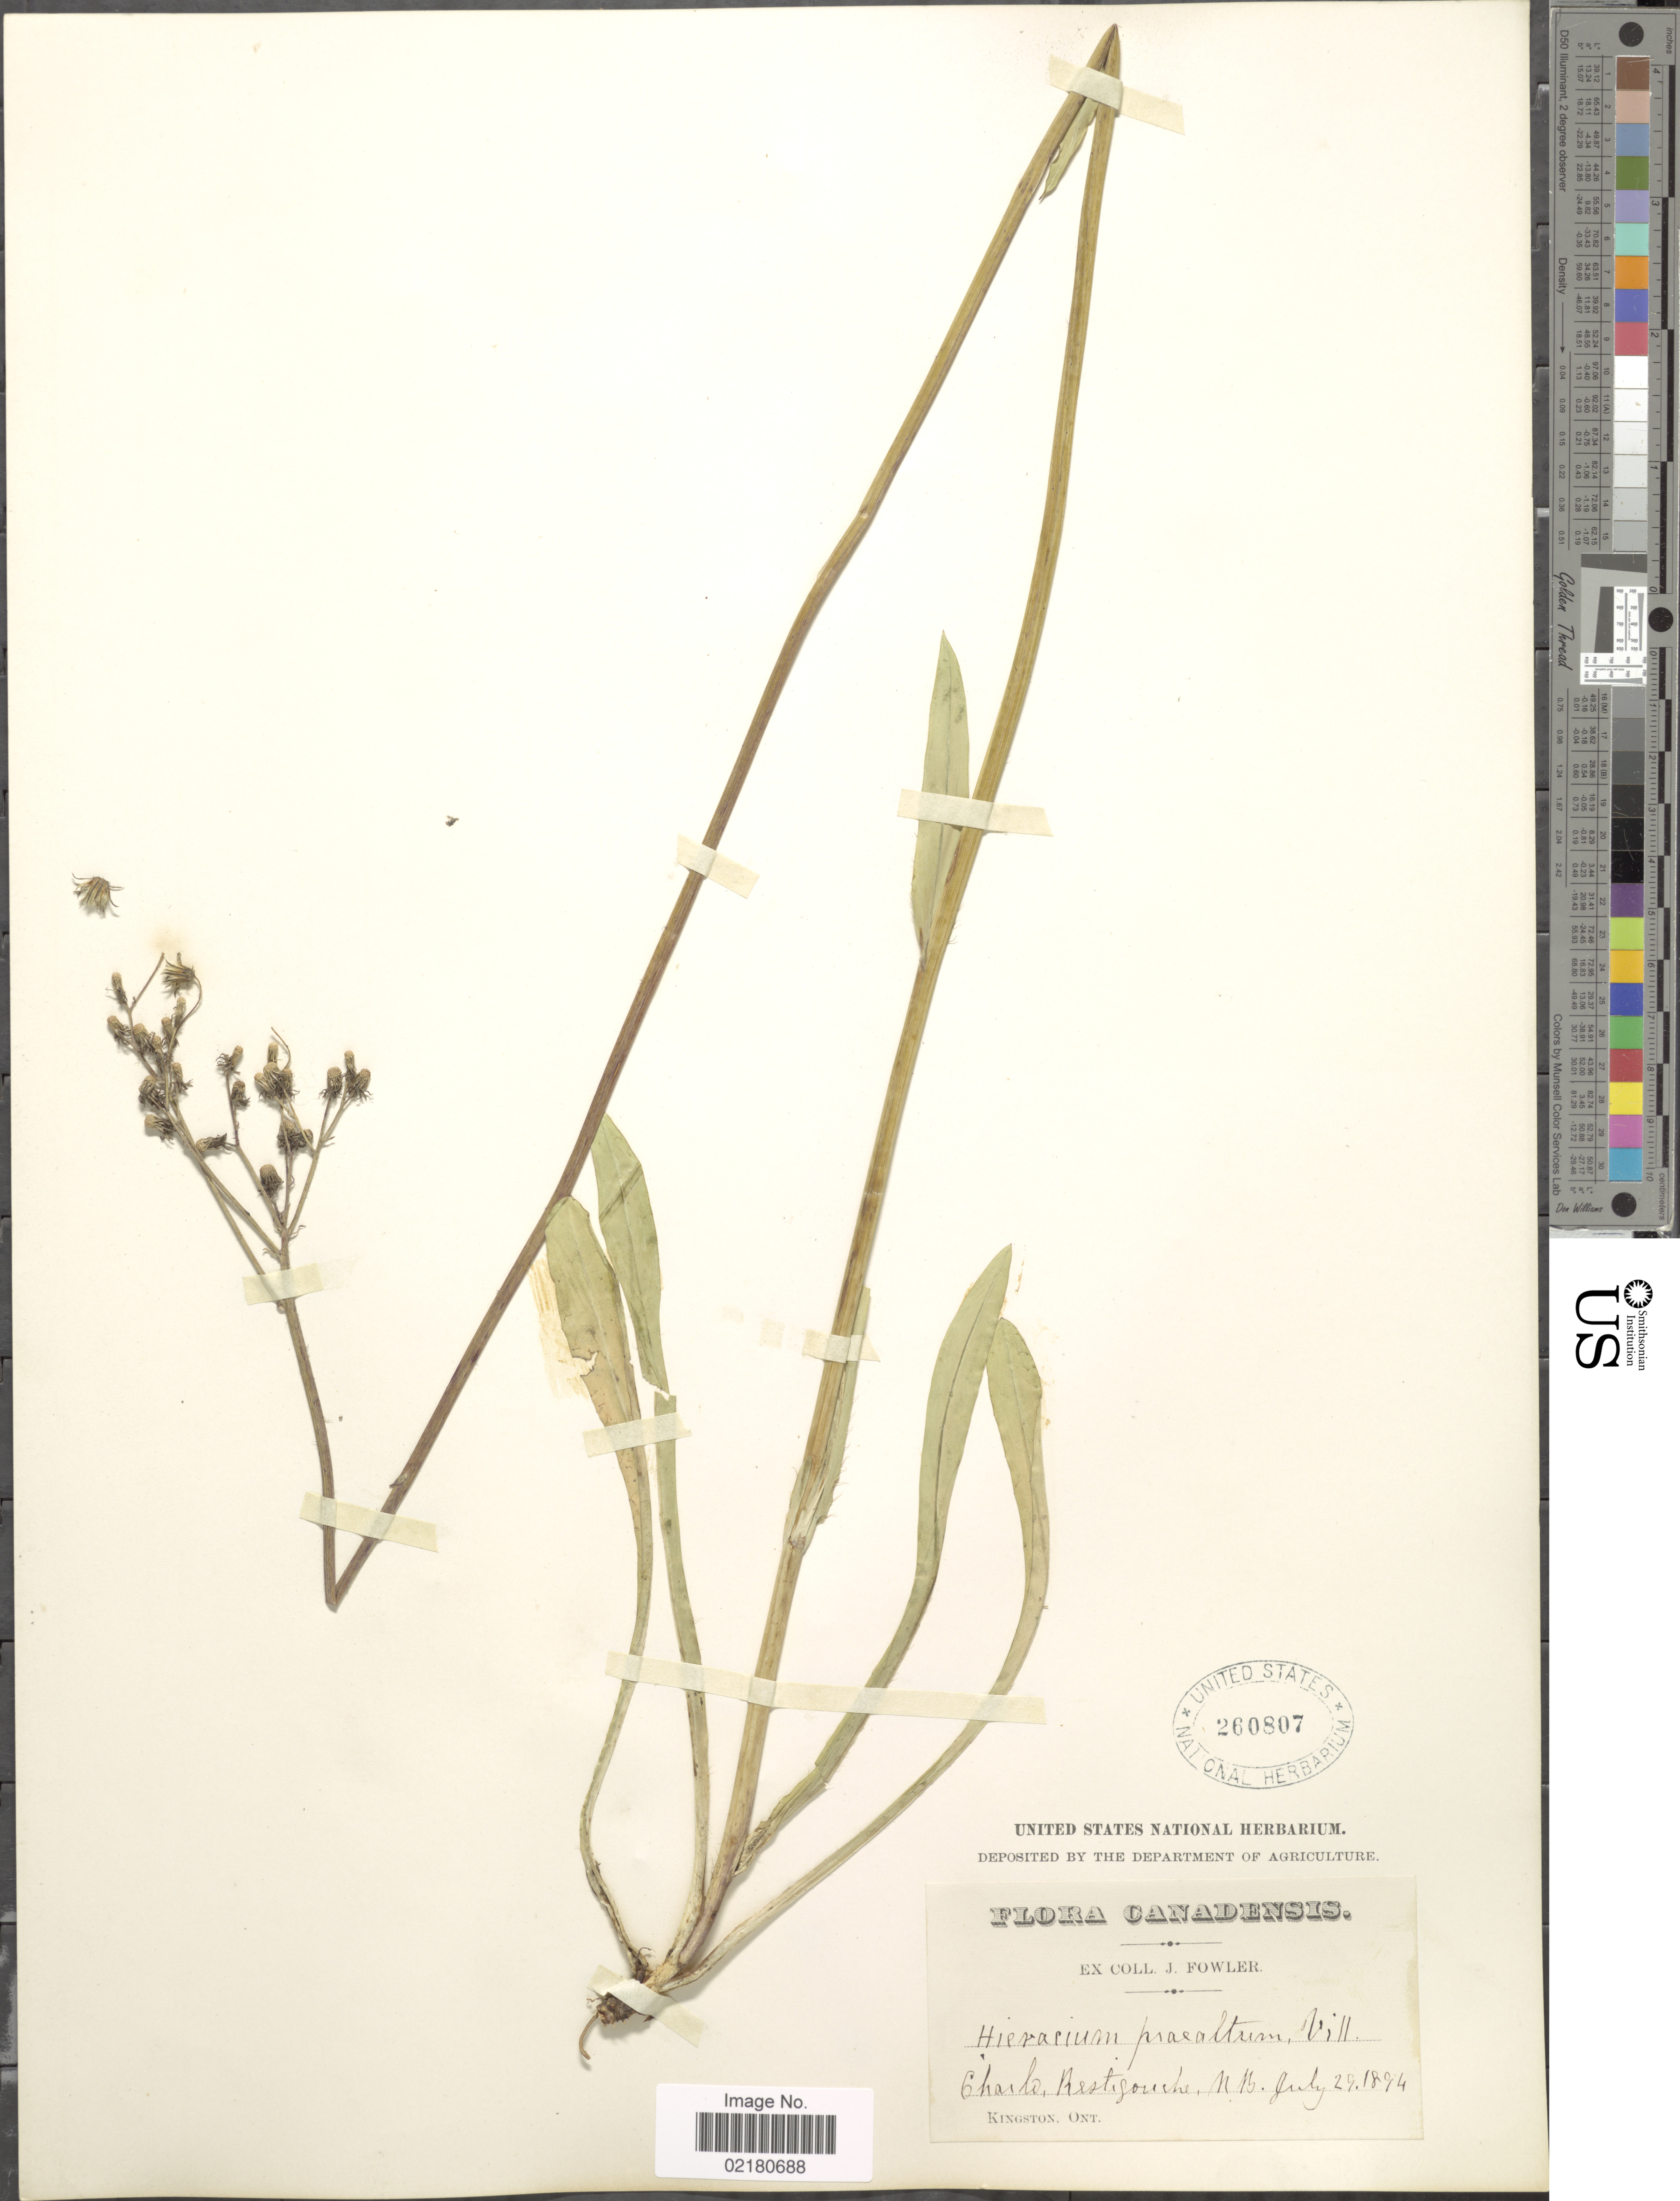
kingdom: Plantae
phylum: Tracheophyta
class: Magnoliopsida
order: Asterales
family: Asteraceae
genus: Pilosella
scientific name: Pilosella piloselloides subsp. praealta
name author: (Gochnat) S. Bräut. & Greuter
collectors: J. P. Fowler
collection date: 1894-07-29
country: Canada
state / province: New Brunswick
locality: Canadensis, Charlo Restigouche N.B.